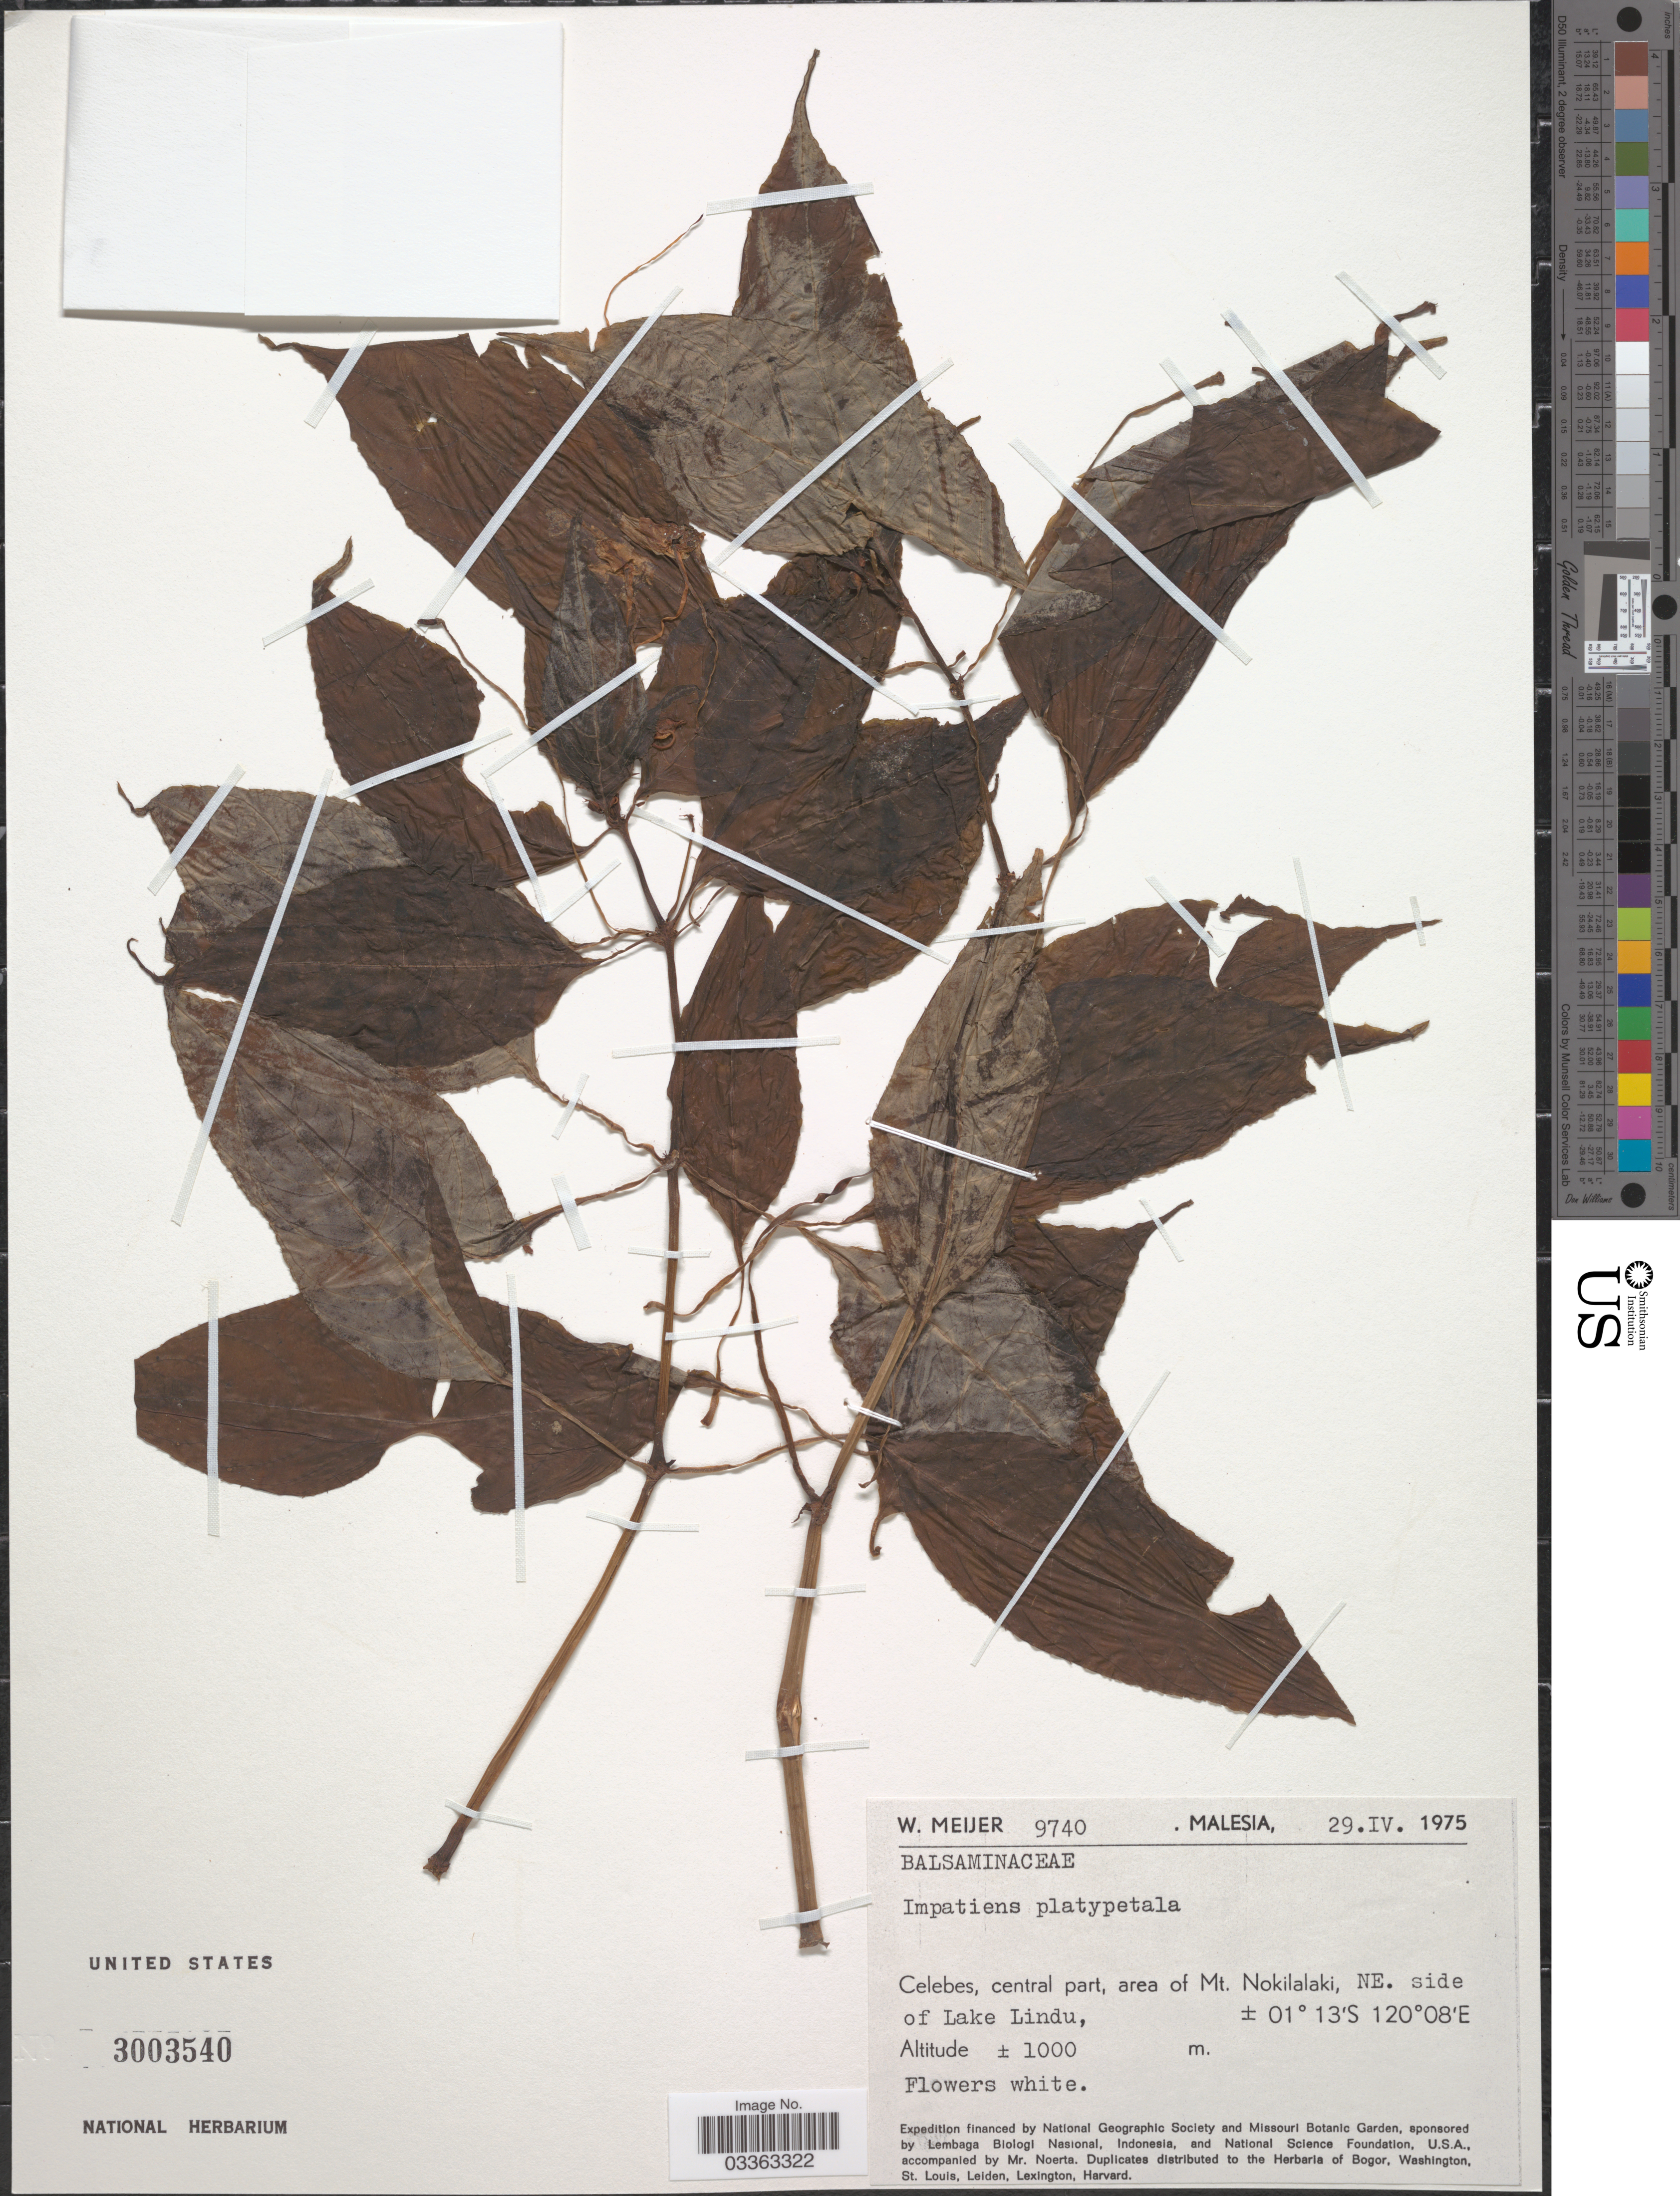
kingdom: Plantae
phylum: Tracheophyta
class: Magnoliopsida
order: Ericales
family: Balsaminaceae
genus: Impatiens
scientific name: Impatiens platypetala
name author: Lindl.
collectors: W. Meijer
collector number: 9740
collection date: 1975-04-29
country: Malaysia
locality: Malesia. Celebes, central part, area of Mt. Nokilalaki, NE. side of Lake Lindu.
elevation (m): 1000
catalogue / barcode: US 3003540